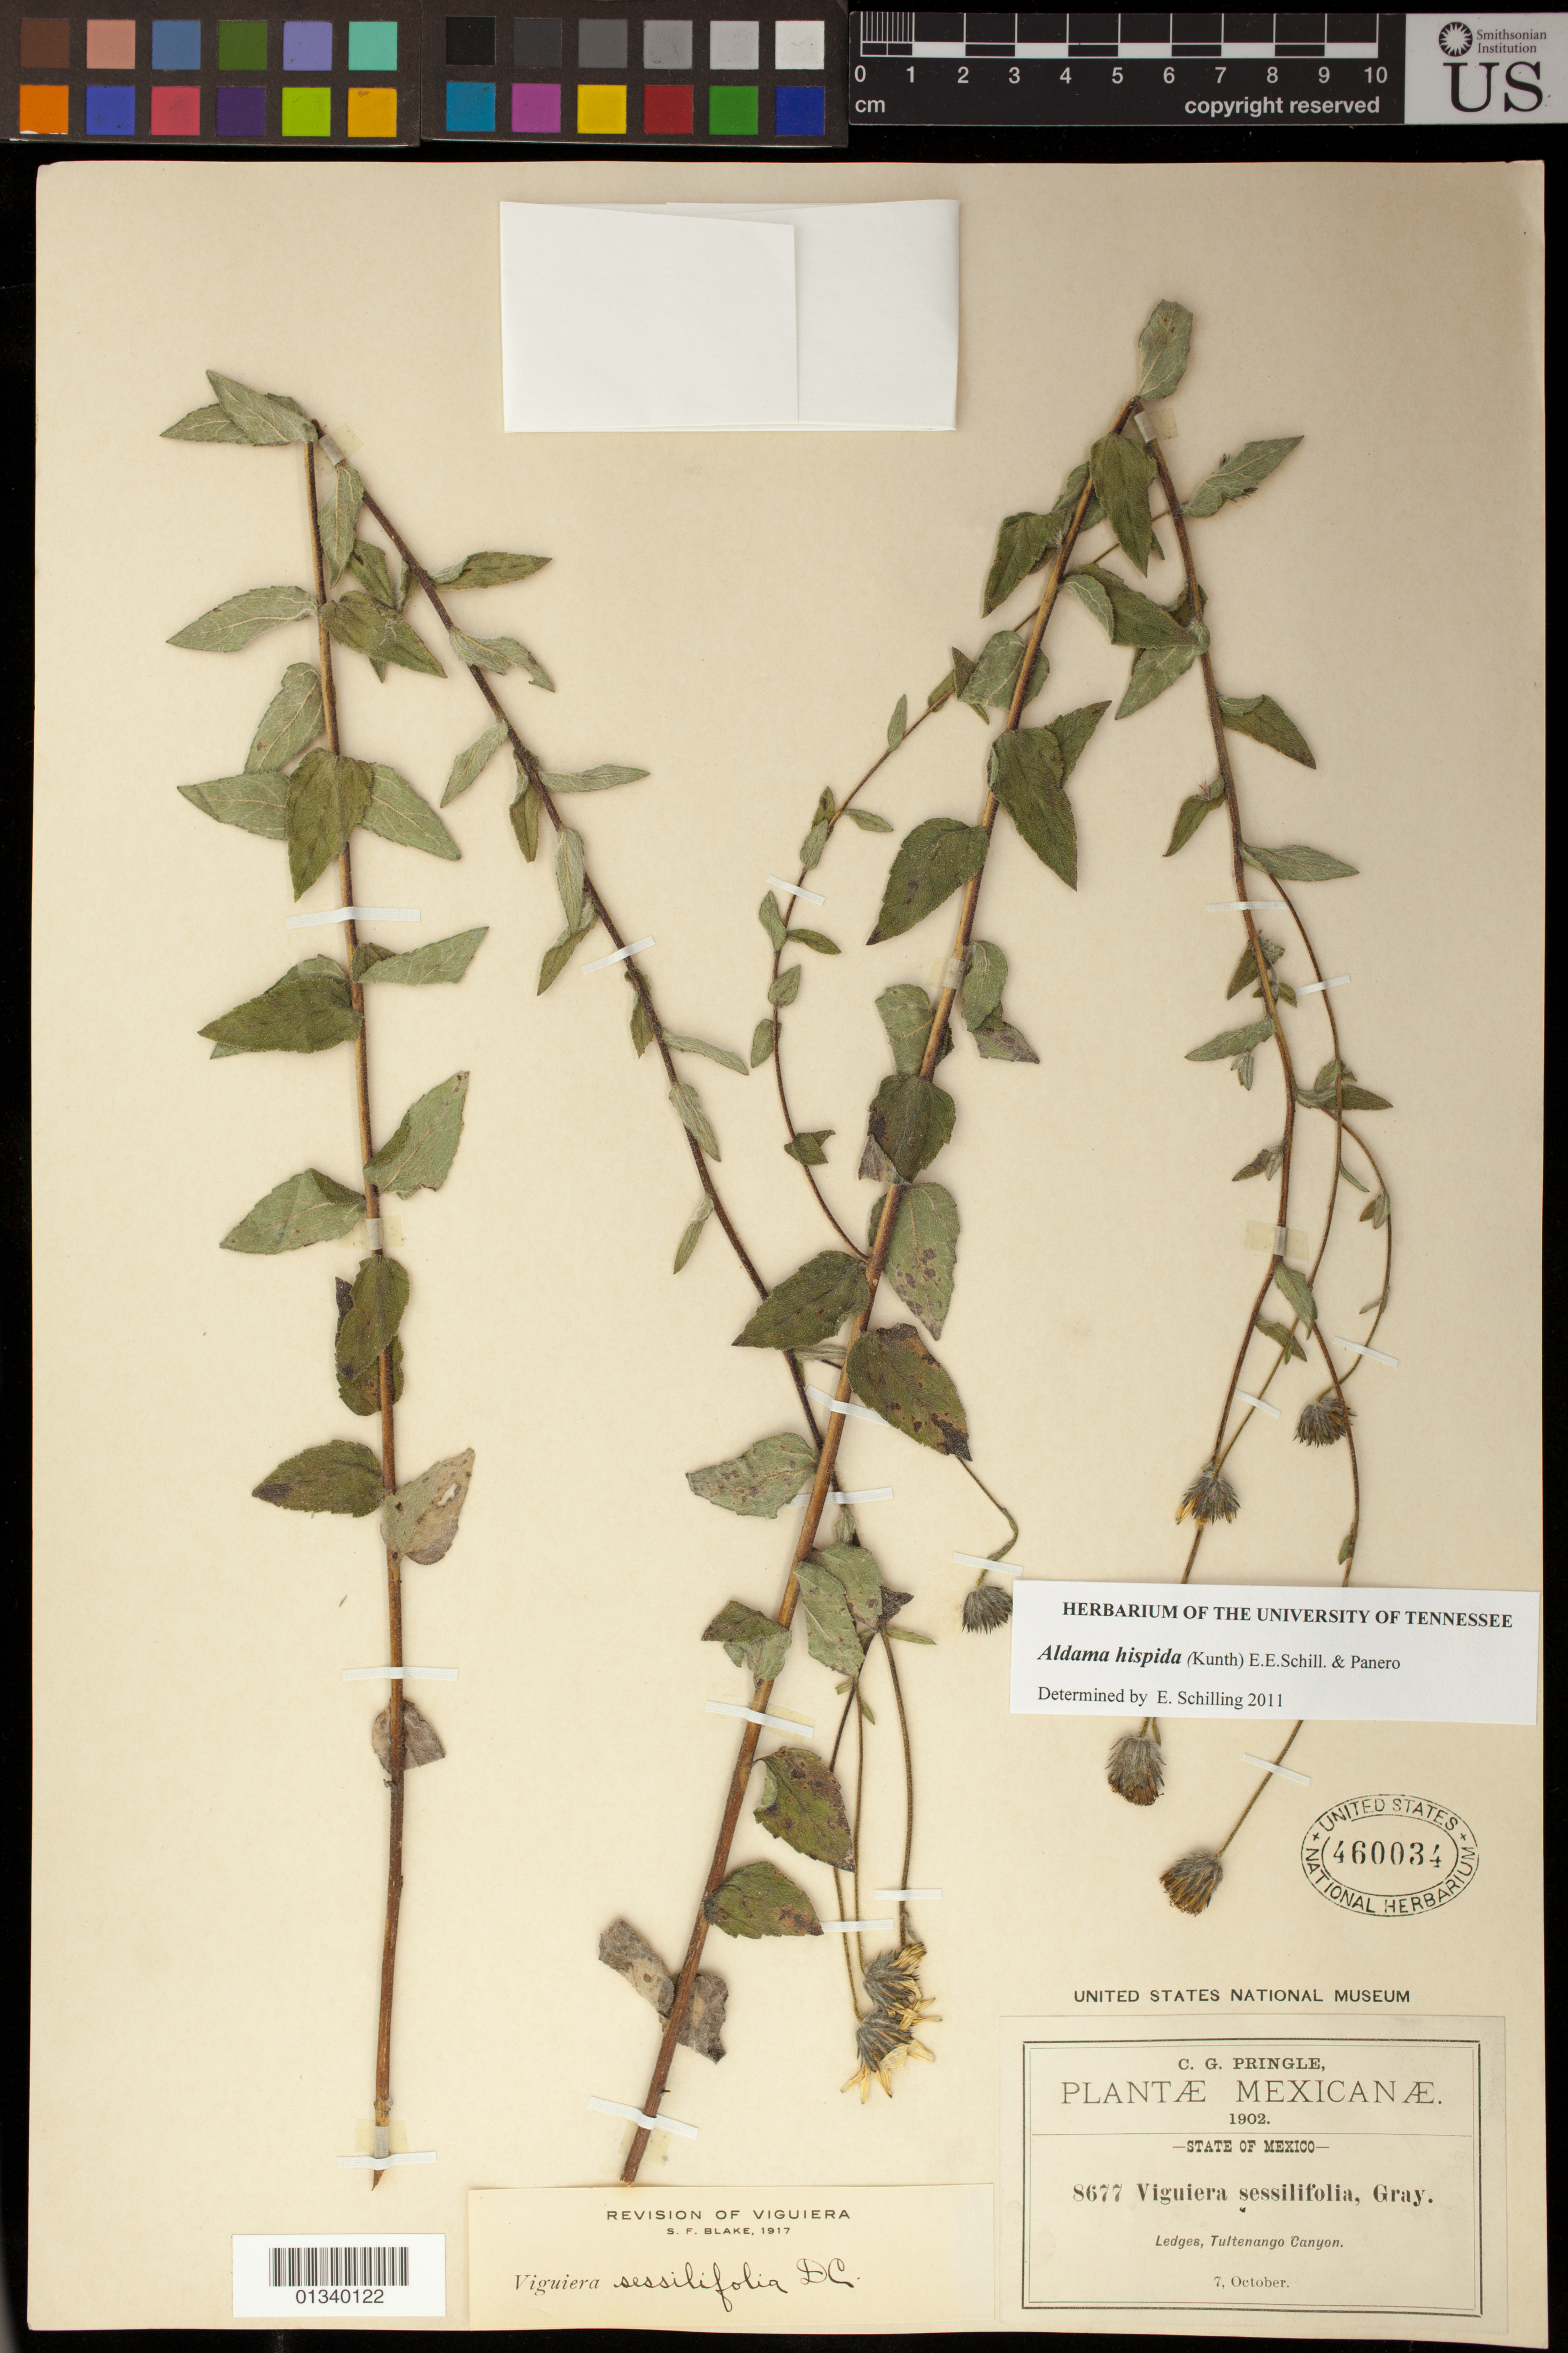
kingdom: Plantae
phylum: Tracheophyta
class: Magnoliopsida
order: Asterales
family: Asteraceae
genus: Aldama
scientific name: Aldama hispida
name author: (Kunth) Schill.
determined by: Schilling, E. E.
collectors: C. G. Pringle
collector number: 8677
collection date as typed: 07 Oct 1902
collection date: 1902-10-07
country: Mexico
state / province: México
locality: Tultenango Canyon.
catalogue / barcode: US 460034